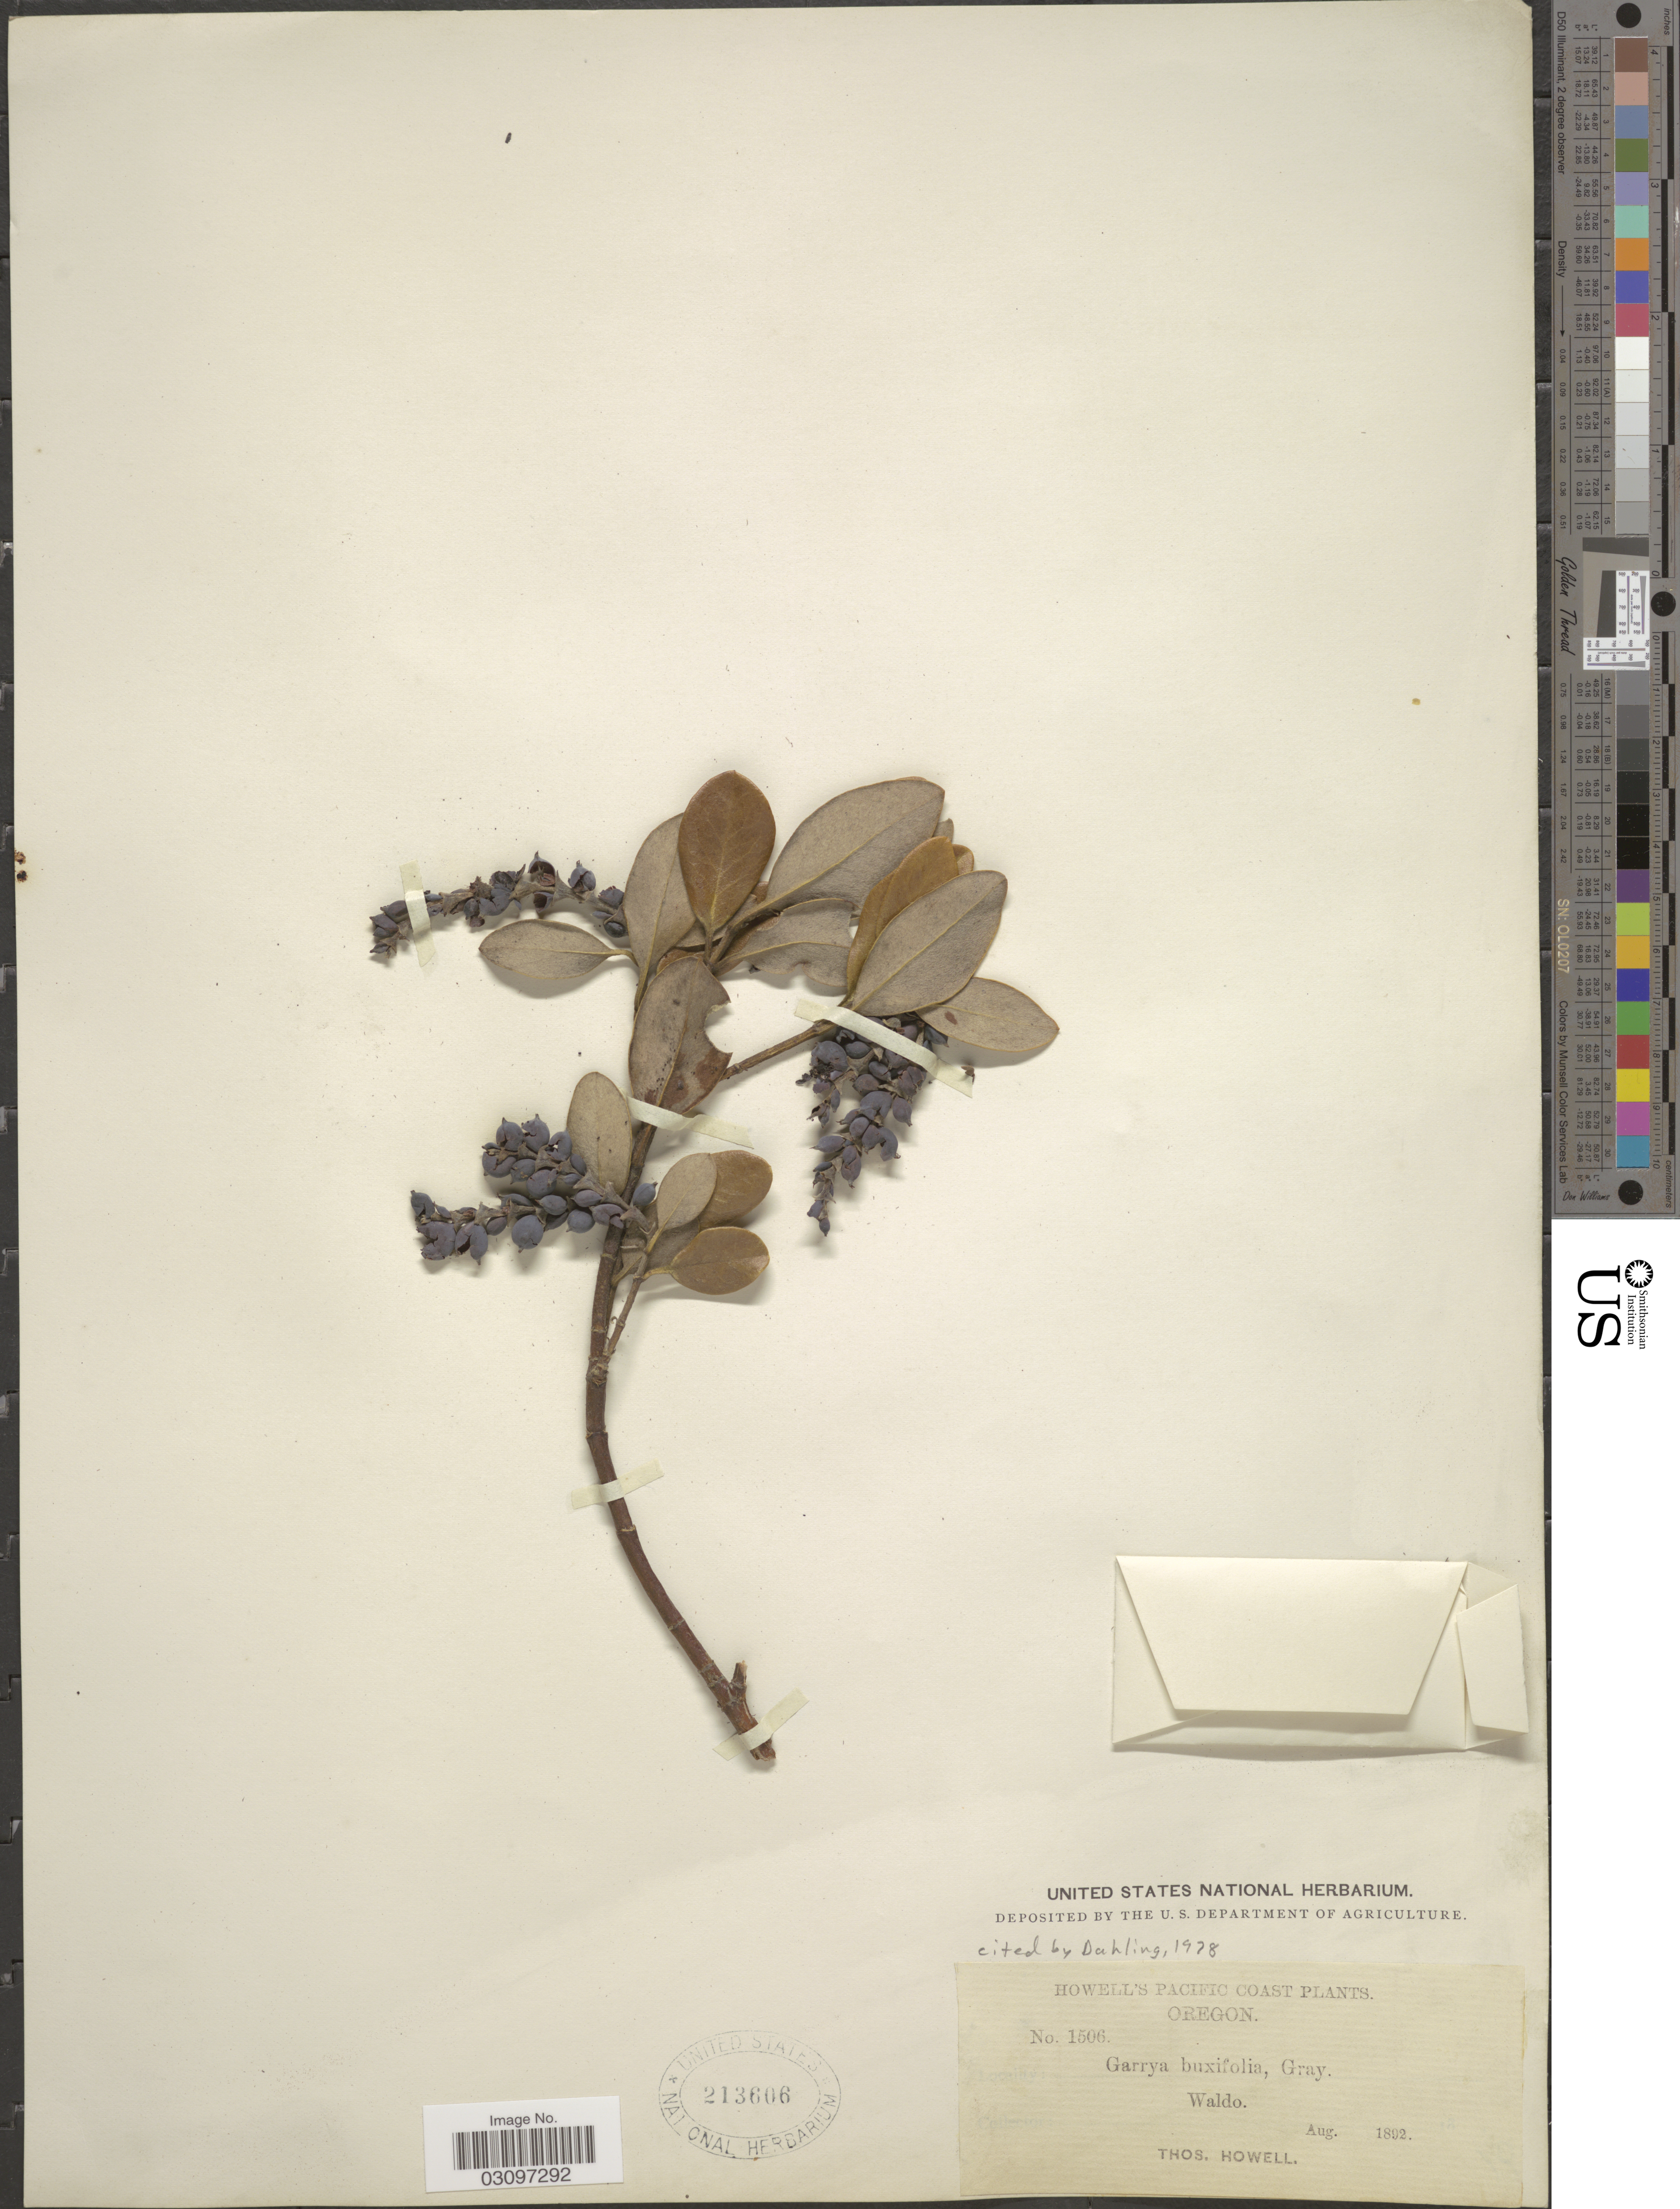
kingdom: Plantae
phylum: Tracheophyta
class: Magnoliopsida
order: Garryales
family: Garryaceae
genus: Garrya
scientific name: Garrya buxifolia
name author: A. Gray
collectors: T. Howell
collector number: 1506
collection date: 1892-08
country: United States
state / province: Oregon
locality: Pacific Coast. Waldo.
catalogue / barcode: US 213606